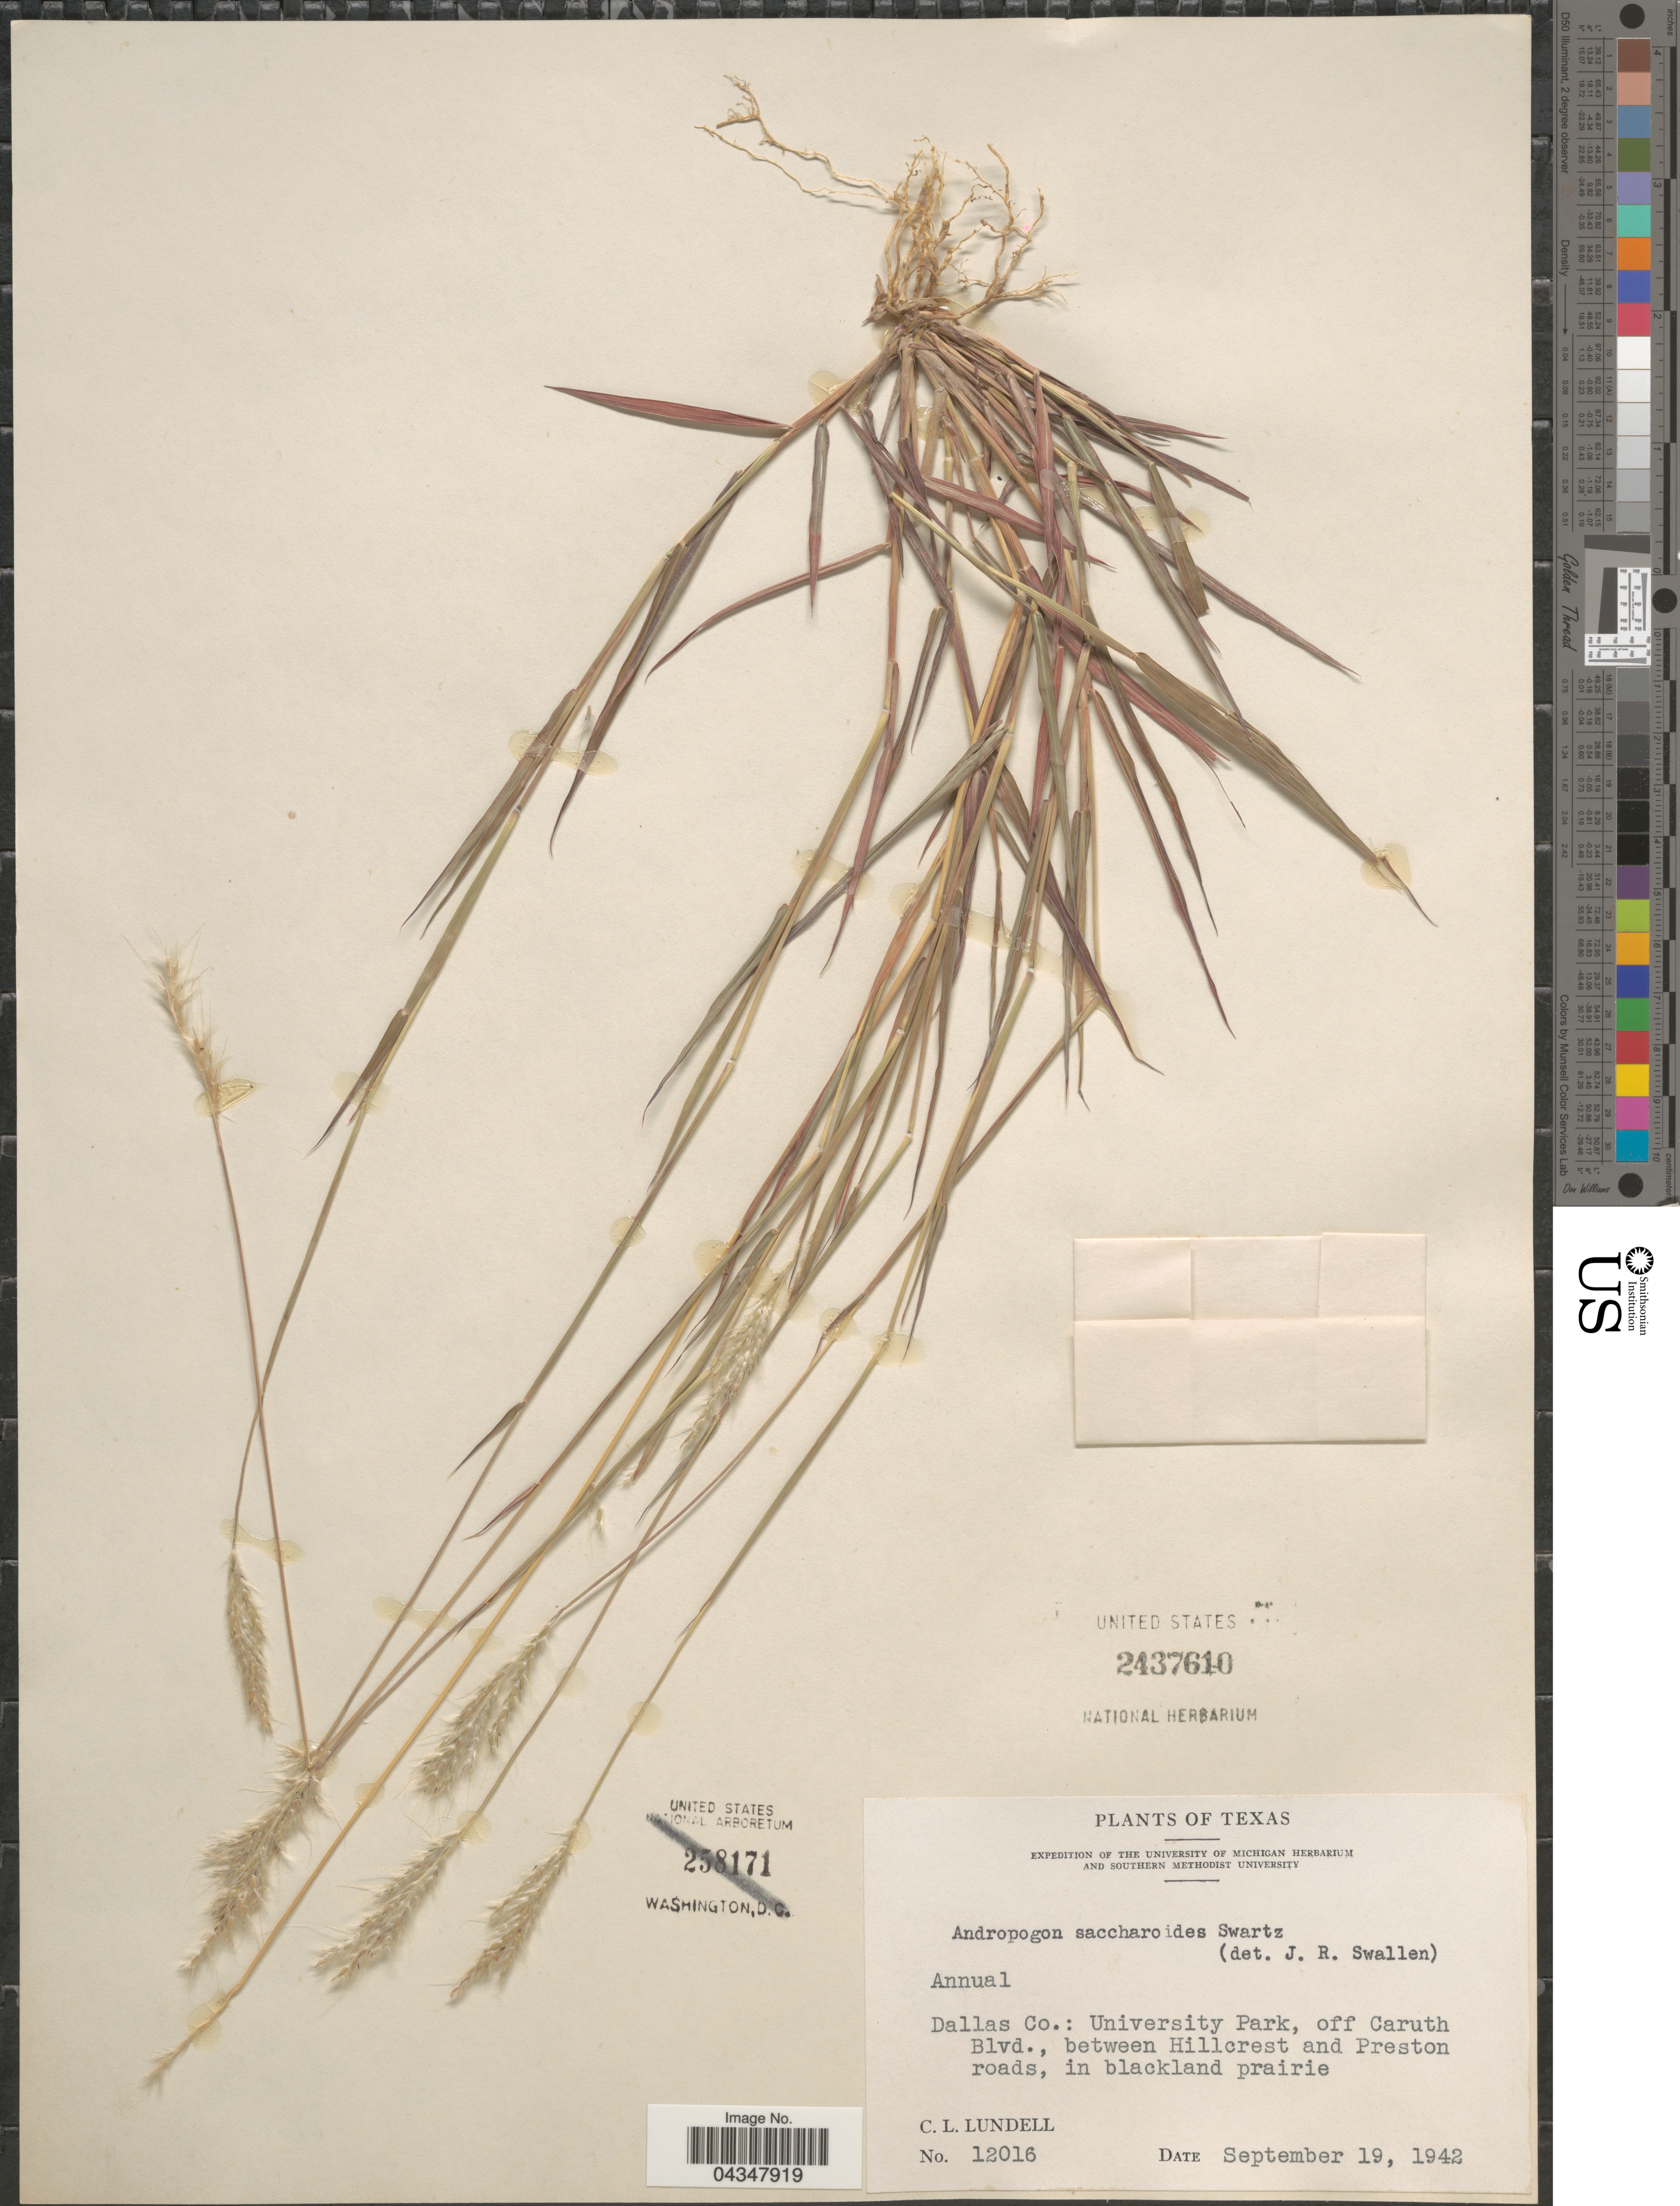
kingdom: Plantae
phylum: Tracheophyta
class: Liliopsida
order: Poales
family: Poaceae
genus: Bothriochloa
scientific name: Bothriochloa saccharoides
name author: (Sw.) Rydb.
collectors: C. L. Lundell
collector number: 12016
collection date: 1942-09-19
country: United States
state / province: Texas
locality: Expedition of the University of Michigan Herbarium and Southern Methodist University. Dallas Co.: University Park, off Caruth Blvd., between Hillcrest and Preston roads.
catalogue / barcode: US 2437610